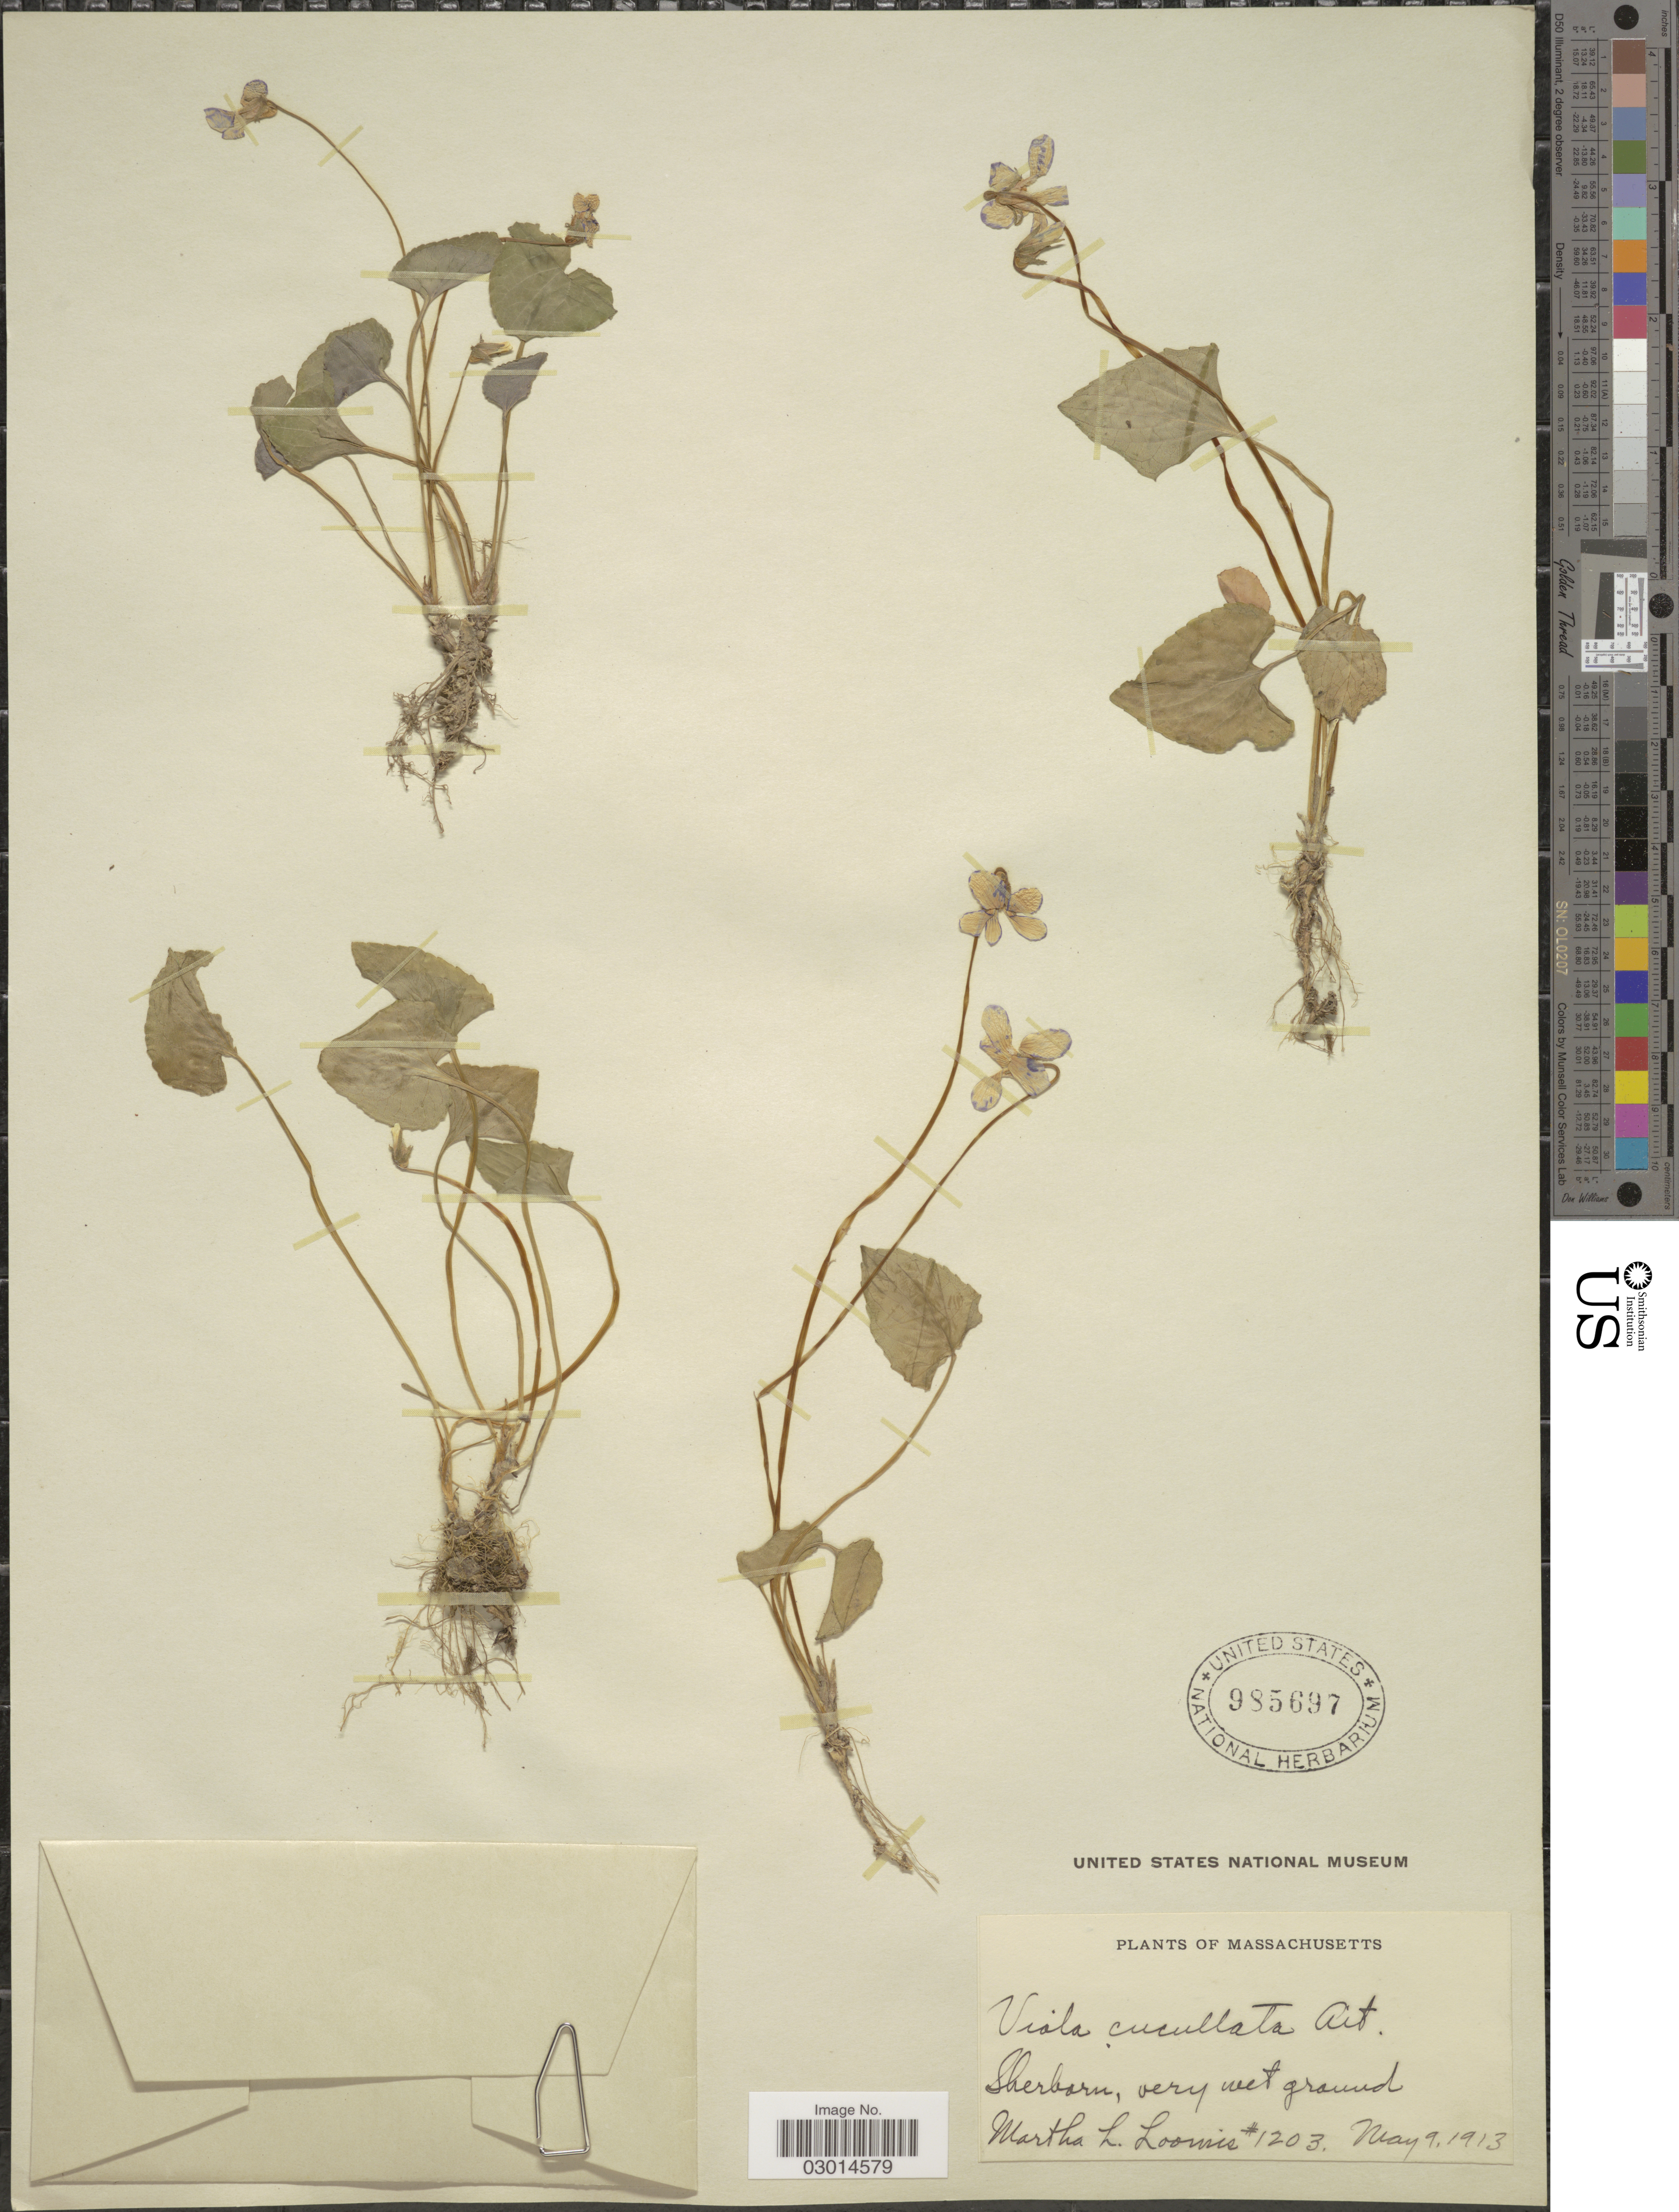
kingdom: Plantae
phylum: Tracheophyta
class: Magnoliopsida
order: Malpighiales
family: Violaceae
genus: Viola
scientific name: Viola cucullata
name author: Aiton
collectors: M. L. Loomis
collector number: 1203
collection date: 1913-05-09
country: United States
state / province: Massachusetts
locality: Sherborn.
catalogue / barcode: US 985697